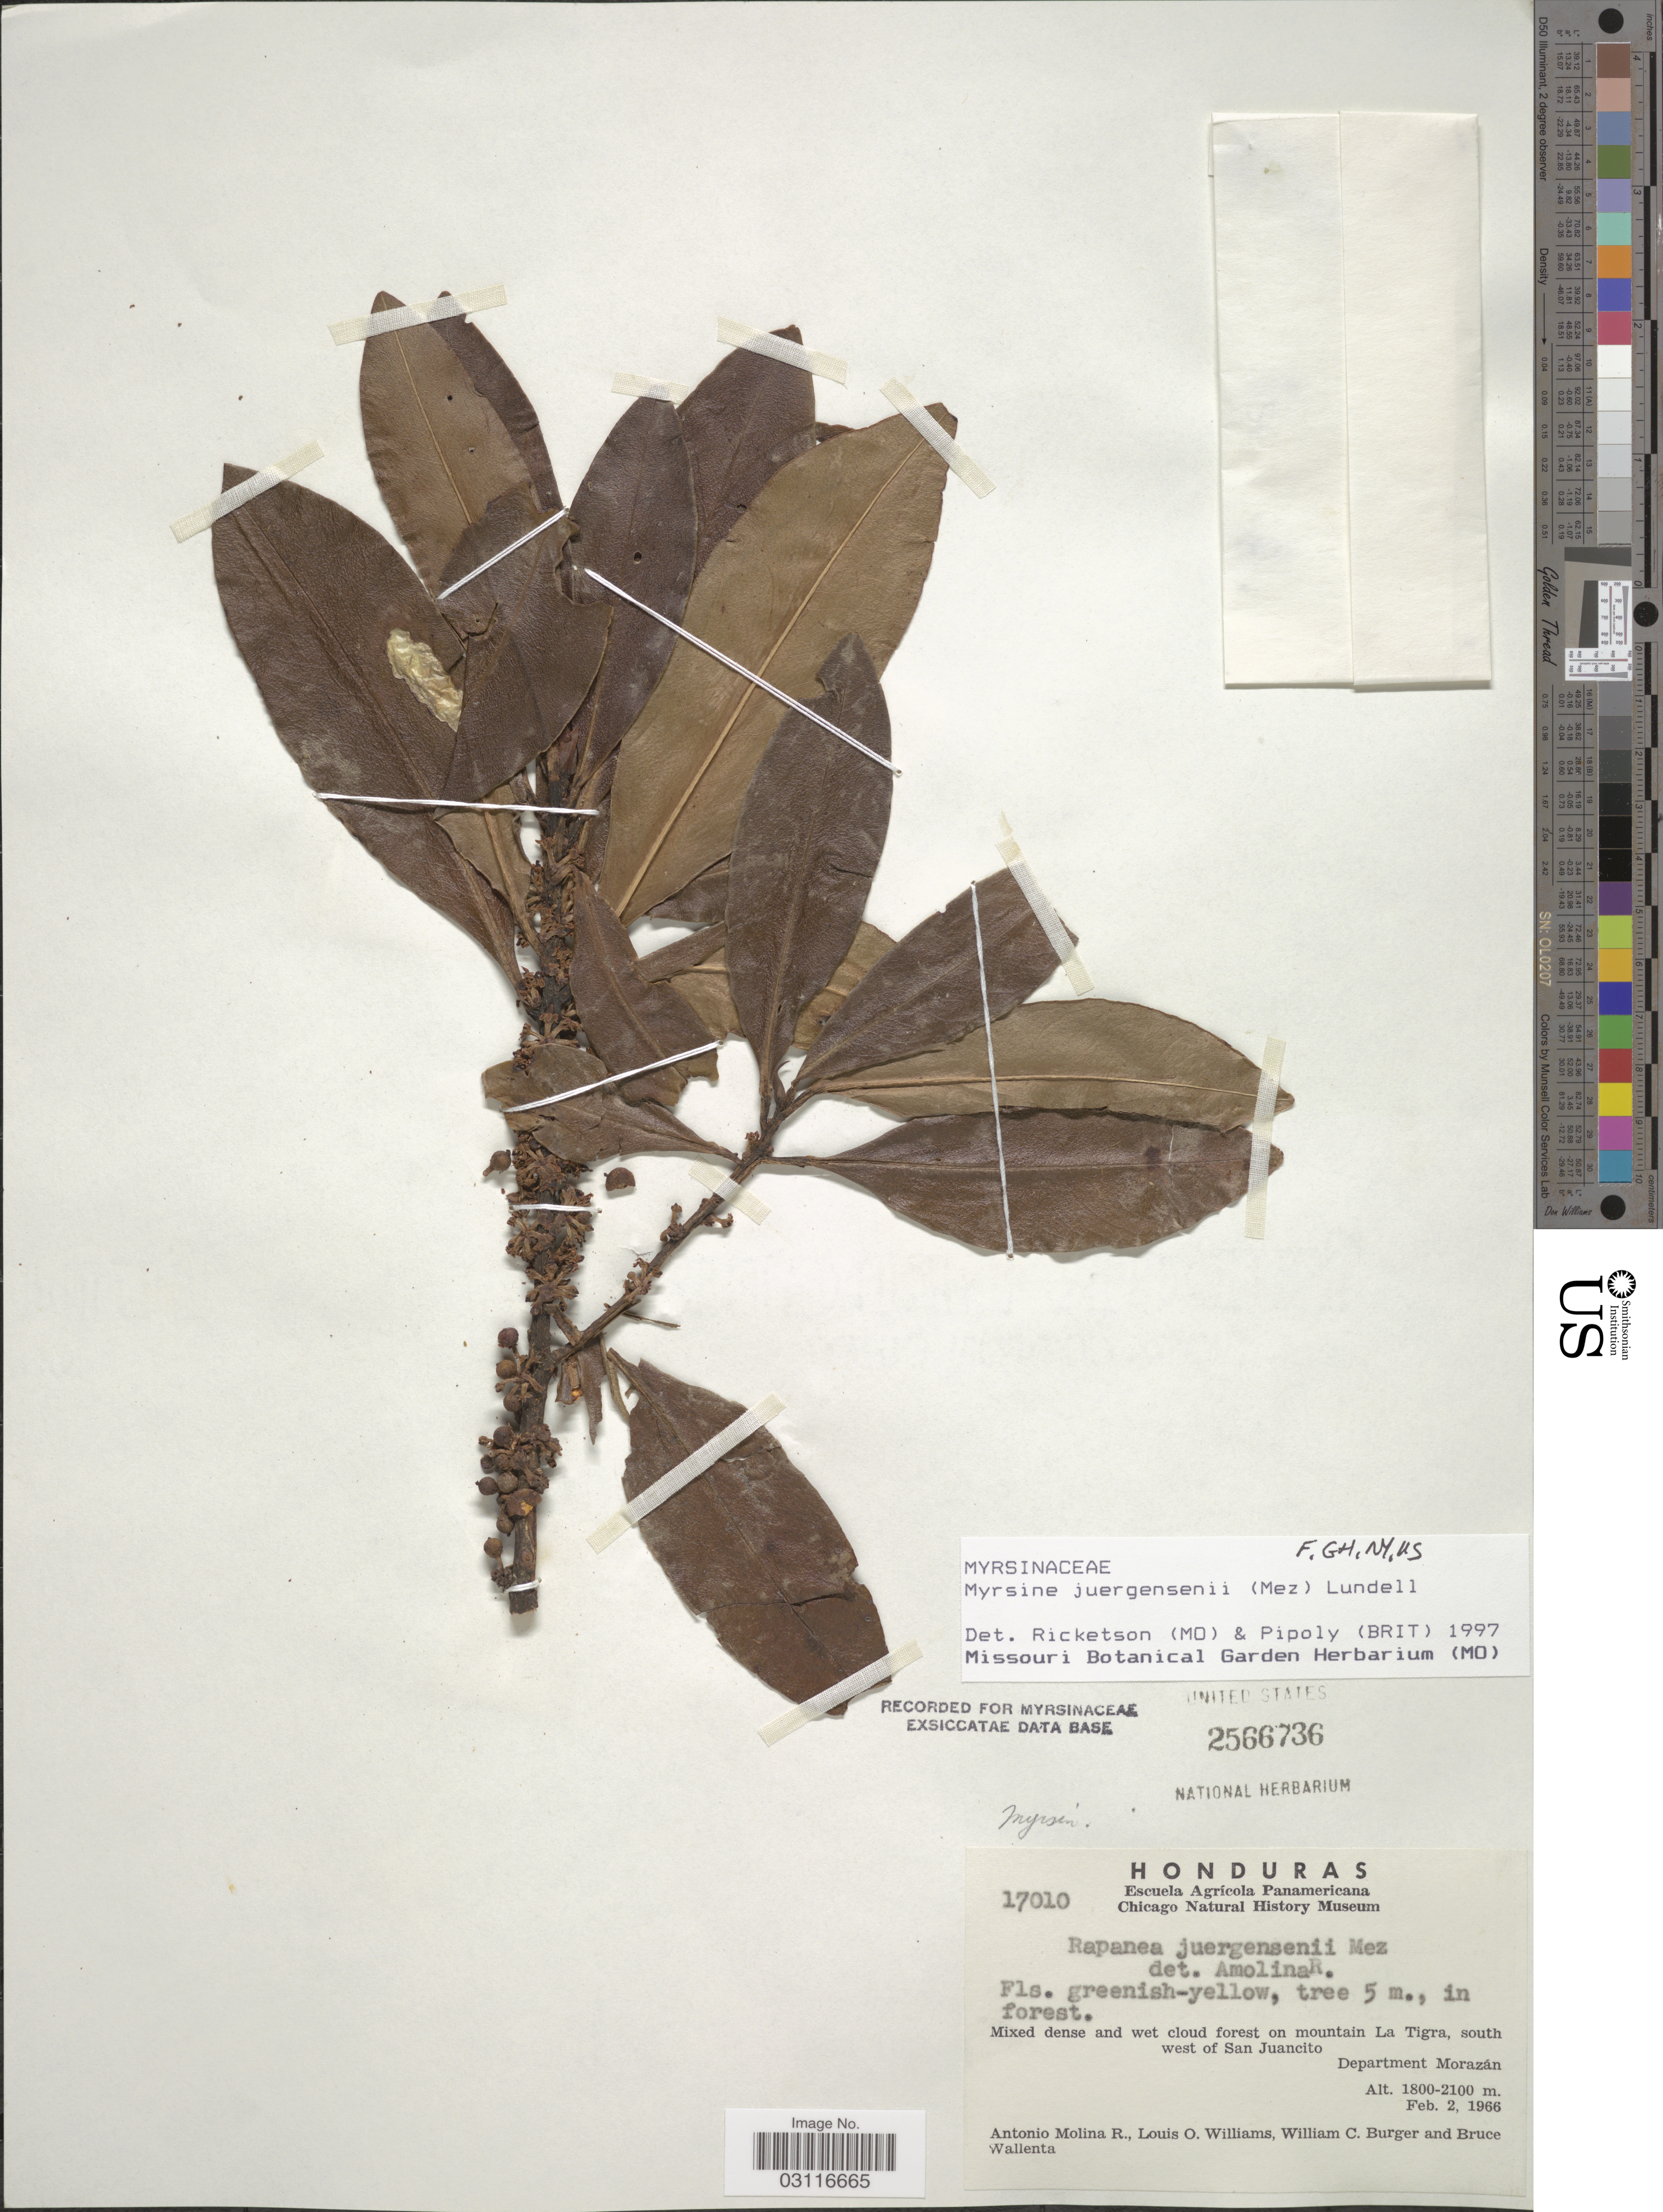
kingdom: Plantae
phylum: Tracheophyta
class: Magnoliopsida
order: Ericales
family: Primulaceae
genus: Myrsine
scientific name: Myrsine juergensenii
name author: (Mez) Lundell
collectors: A. Molina R., L. O. Williams, W. Burger & B. Wallenta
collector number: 17010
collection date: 1966-02-02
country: Honduras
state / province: Fco. Morazán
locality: Mixed dense and wet cloud forest on mountain La Tigra, south west of San Juancito. Department Morazán.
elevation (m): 1800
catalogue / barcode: US 2566736